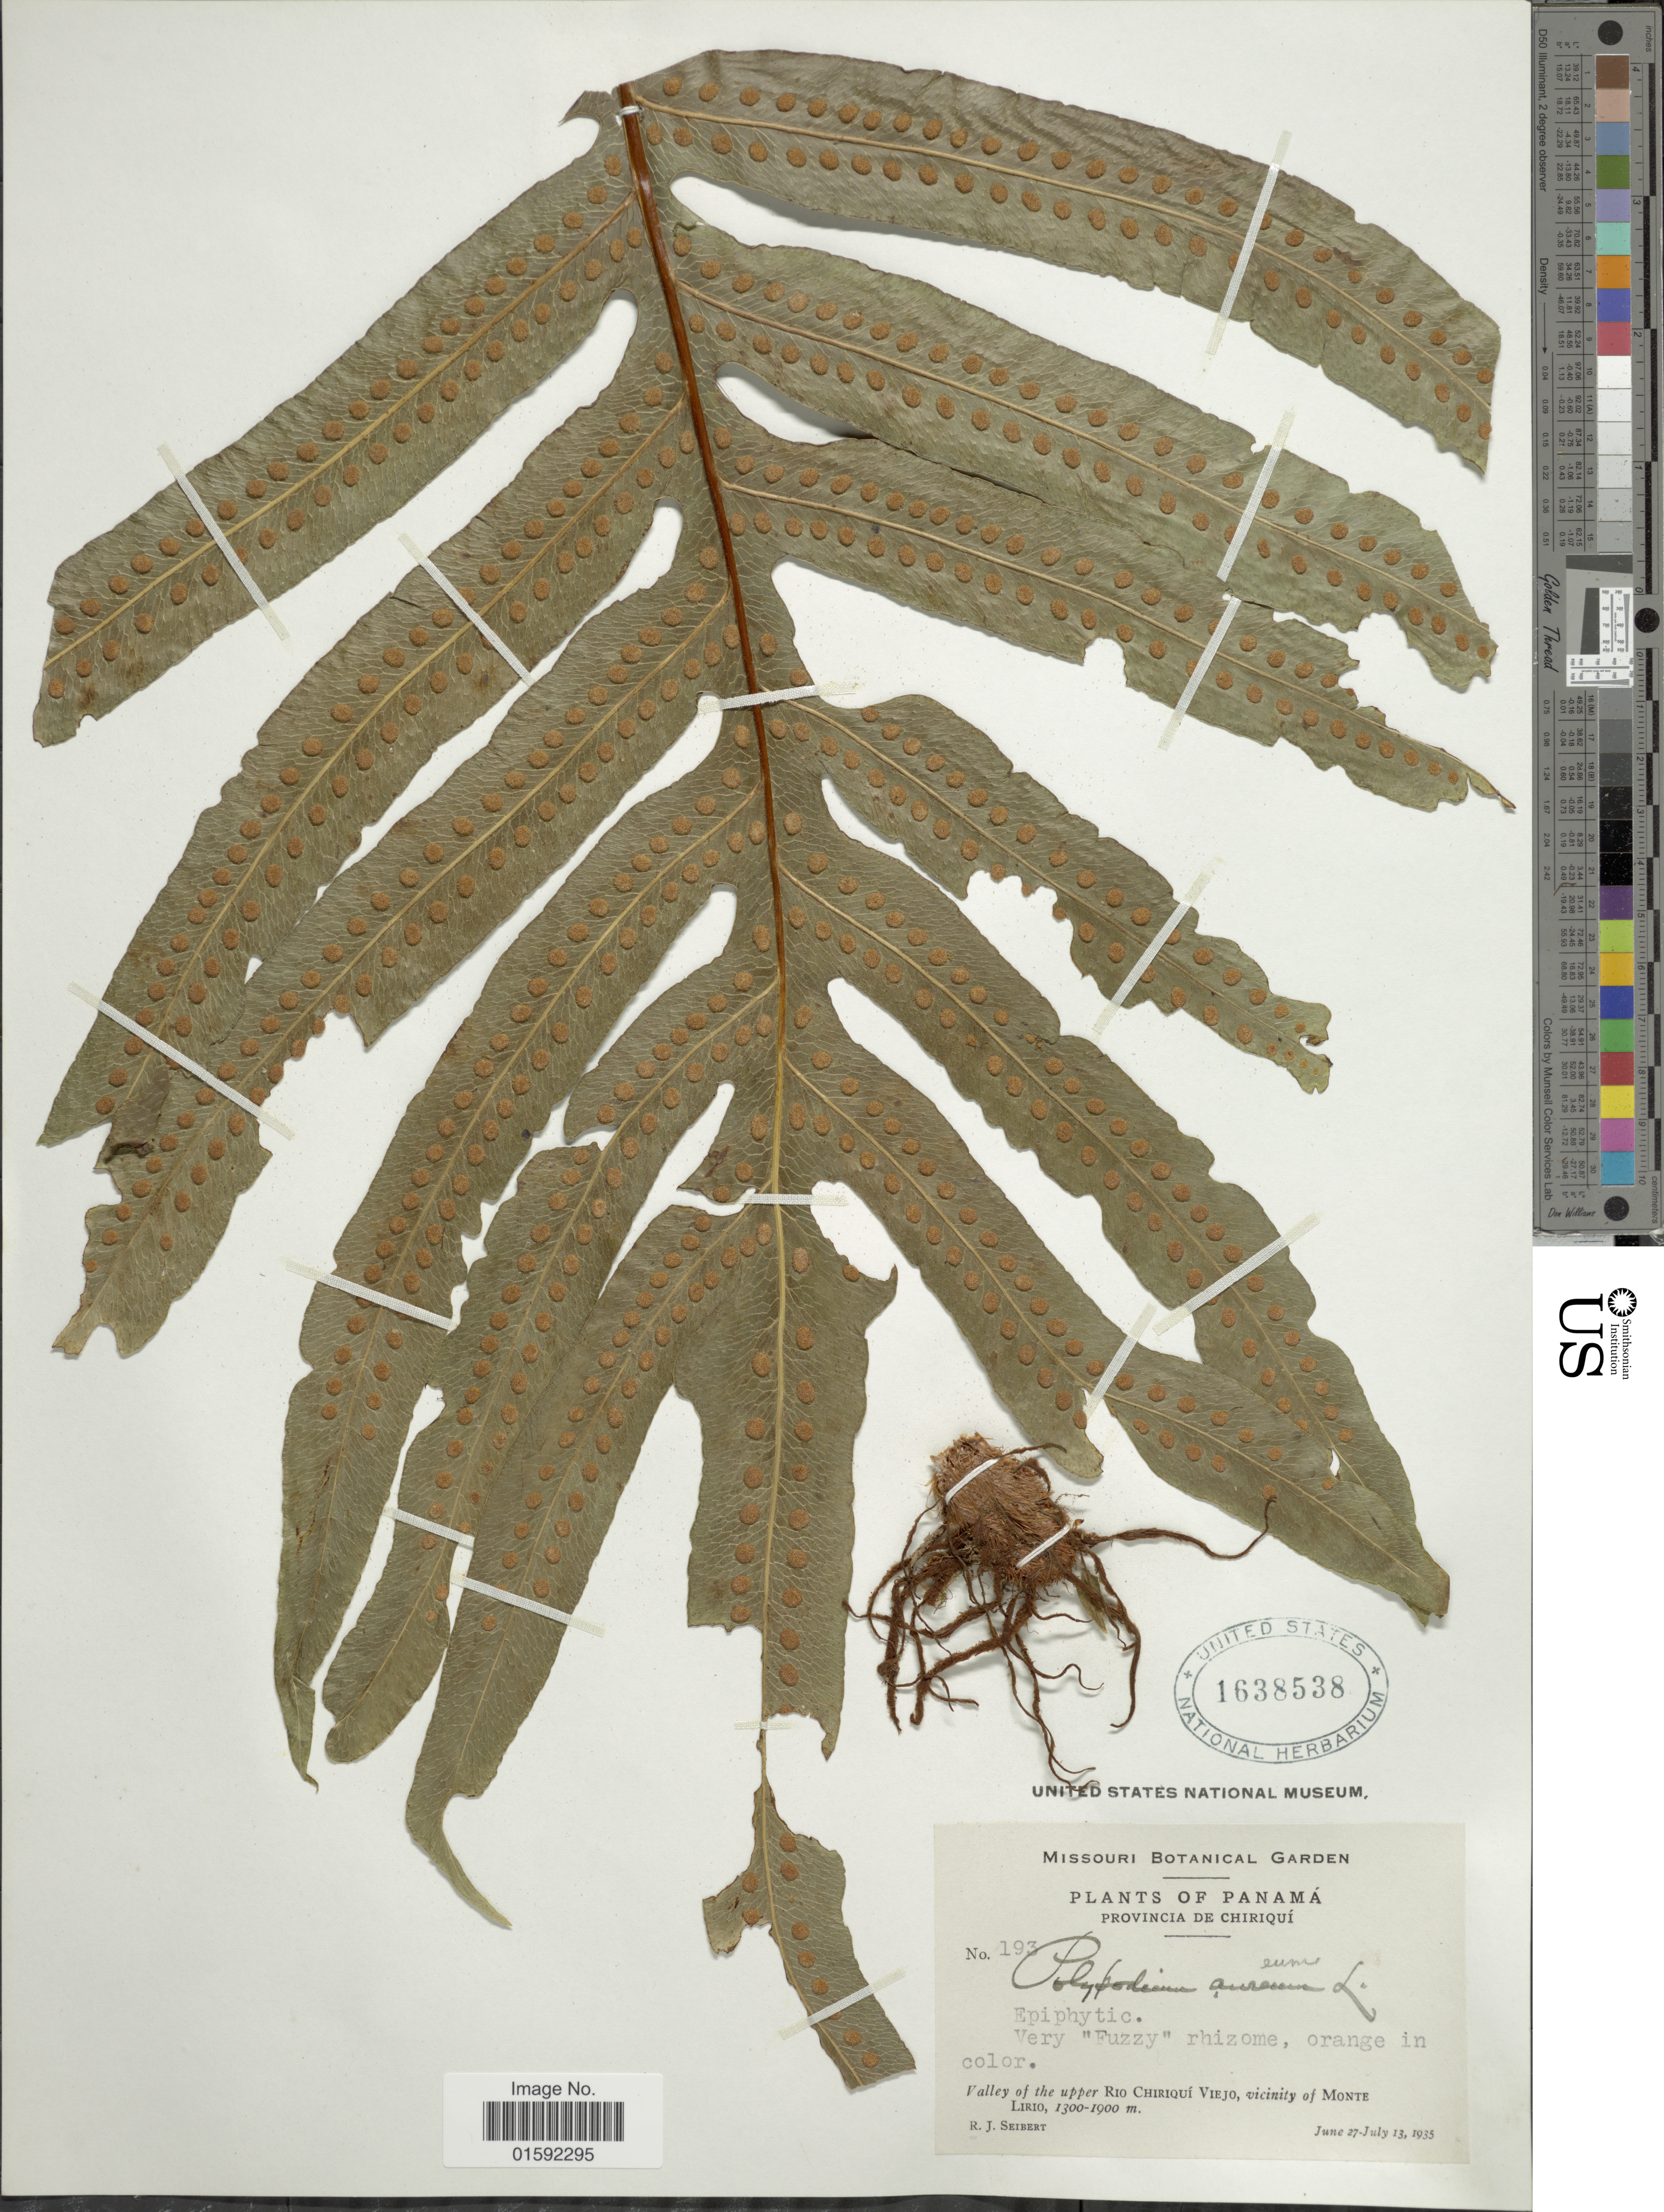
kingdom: Plantae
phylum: Tracheophyta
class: Polypodiopsida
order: Polypodiales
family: Polypodiaceae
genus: Phlebodium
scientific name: Phlebodium pseudoaureum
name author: (Cav.) Lellinger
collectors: R. J. Seibert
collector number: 193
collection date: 1935-06-27/1935-07-13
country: Panama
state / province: Chiriqui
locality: Panamá, Provincia de Chiriquí. Valley of the upper Rio Chiriquí Viejo, Vicinity of Monte Lirio.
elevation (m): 1300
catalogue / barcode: US 1638538